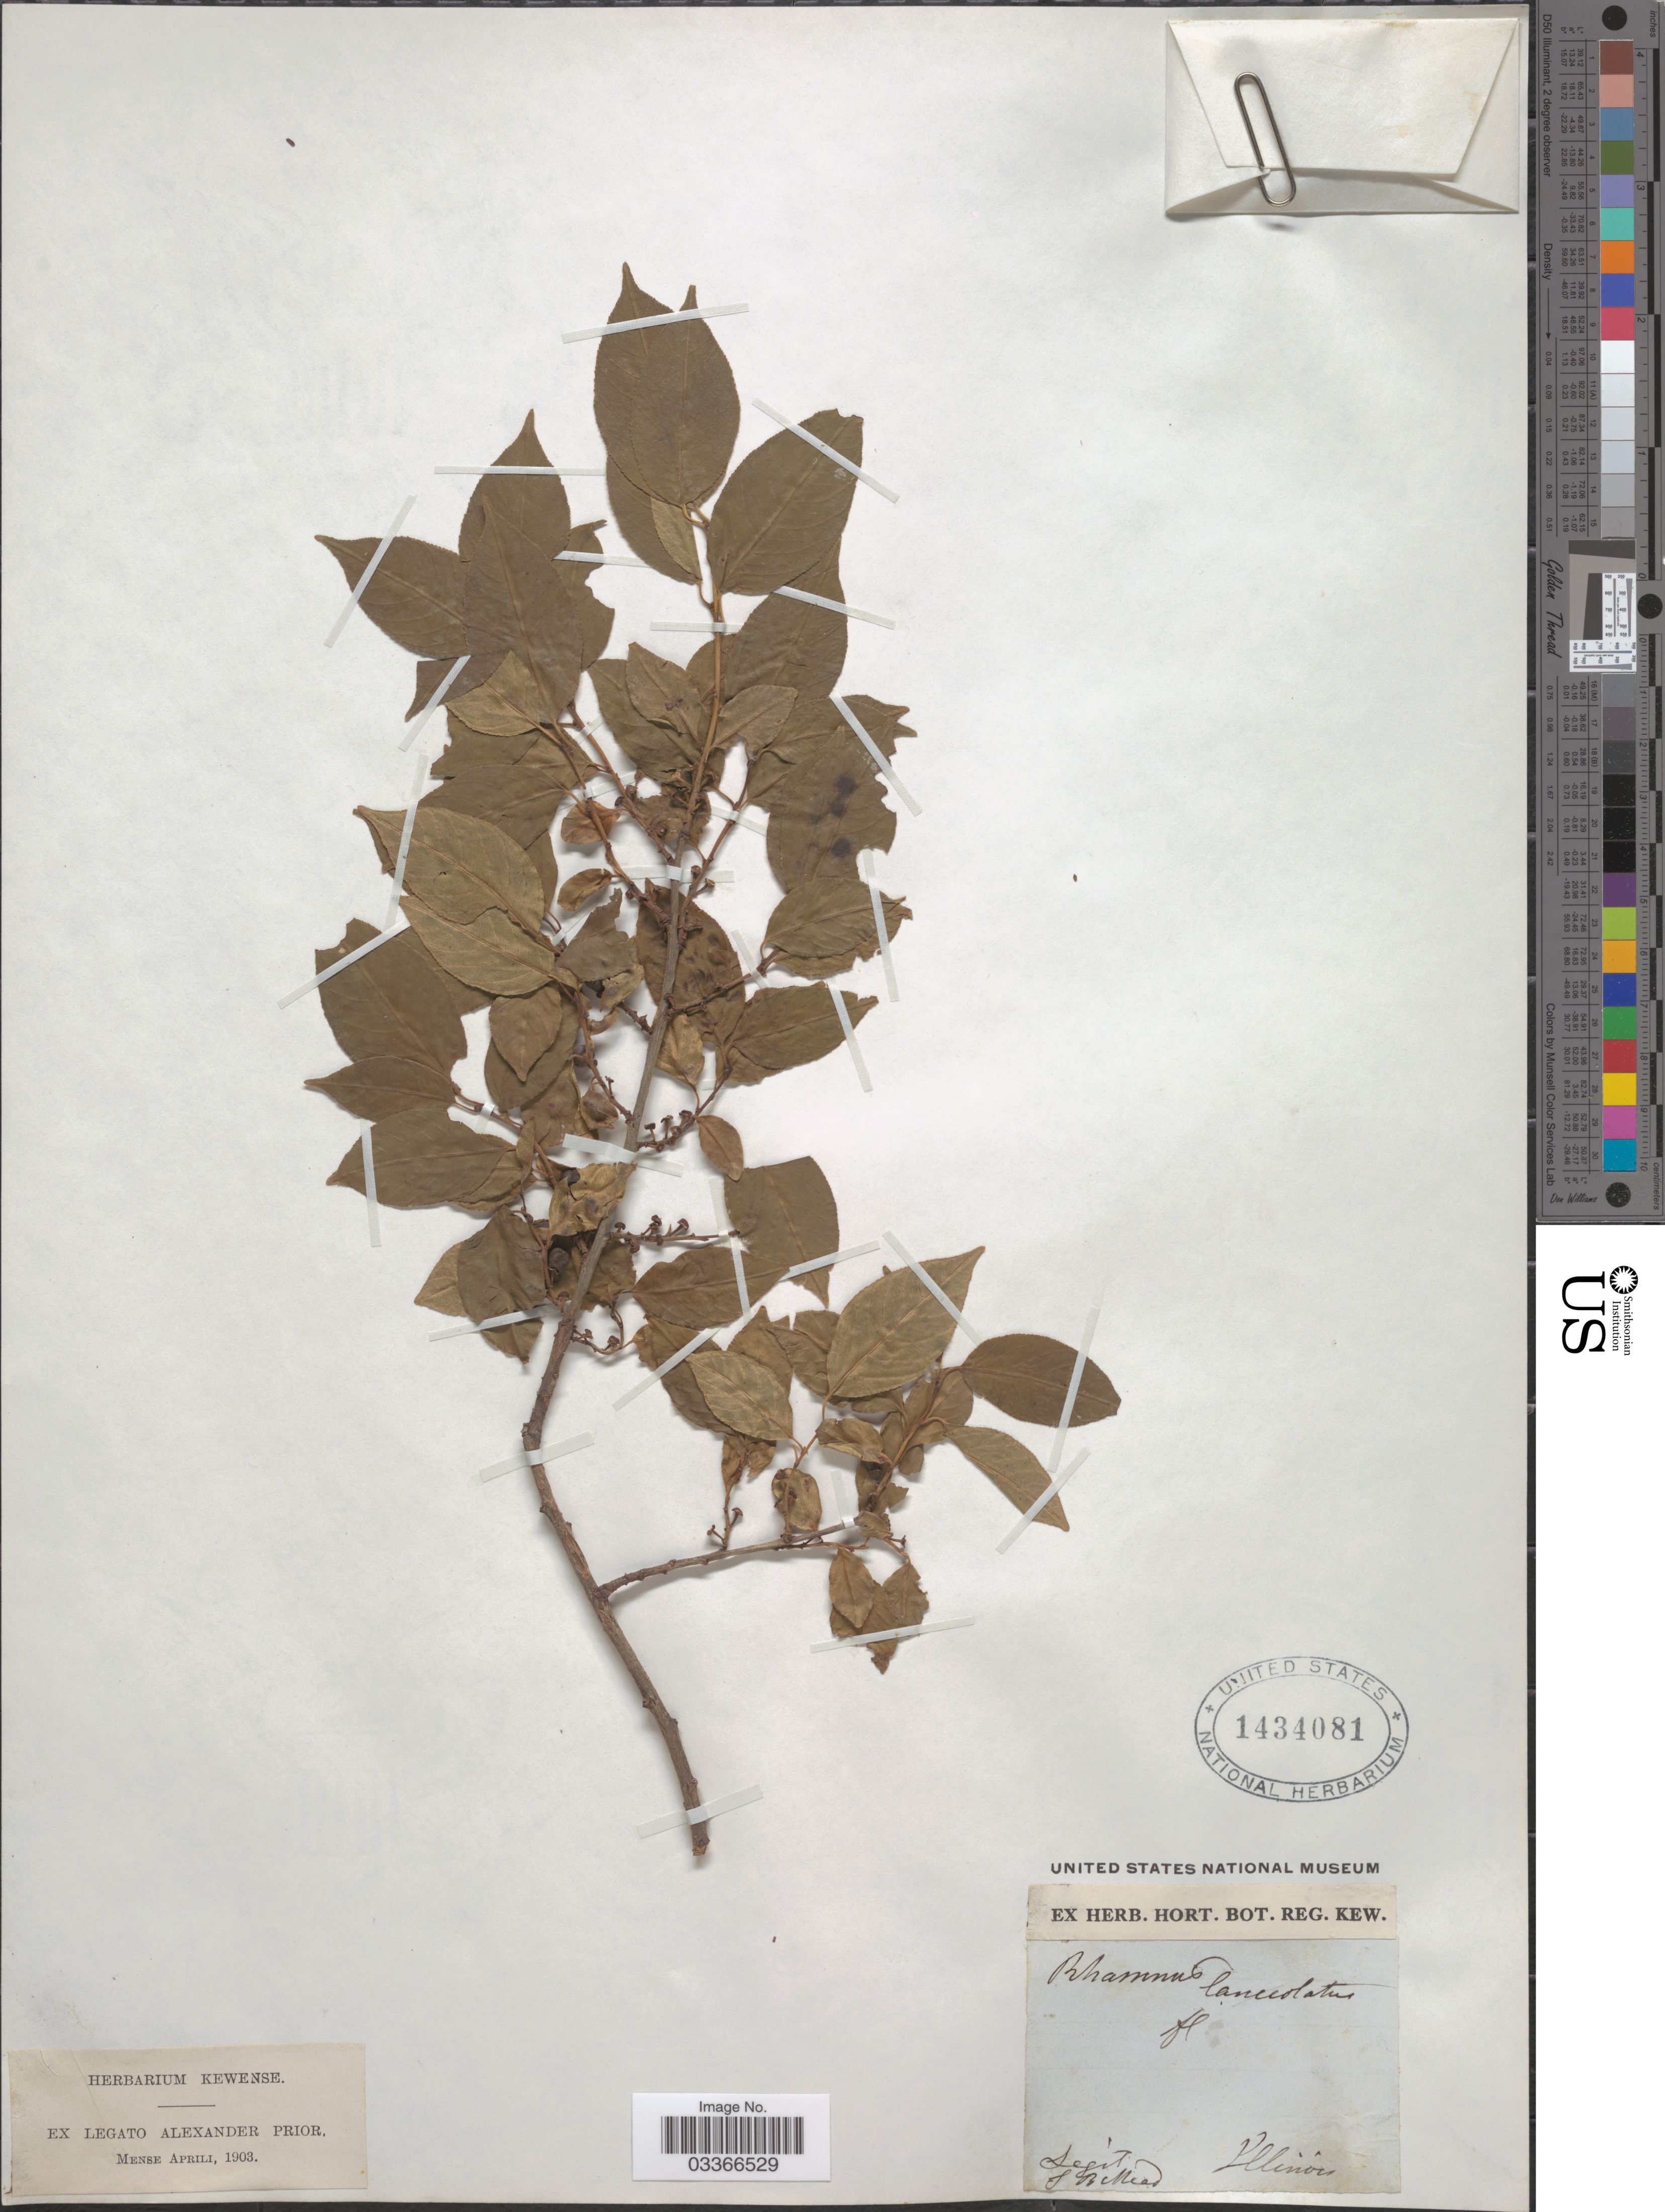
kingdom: Plantae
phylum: Tracheophyta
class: Magnoliopsida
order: Rosales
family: Rhamnaceae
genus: Rhamnus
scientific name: Rhamnus lanceolata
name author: Pursh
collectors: S. Mead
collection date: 1903-04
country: United States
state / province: Illinois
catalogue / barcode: US 1434081